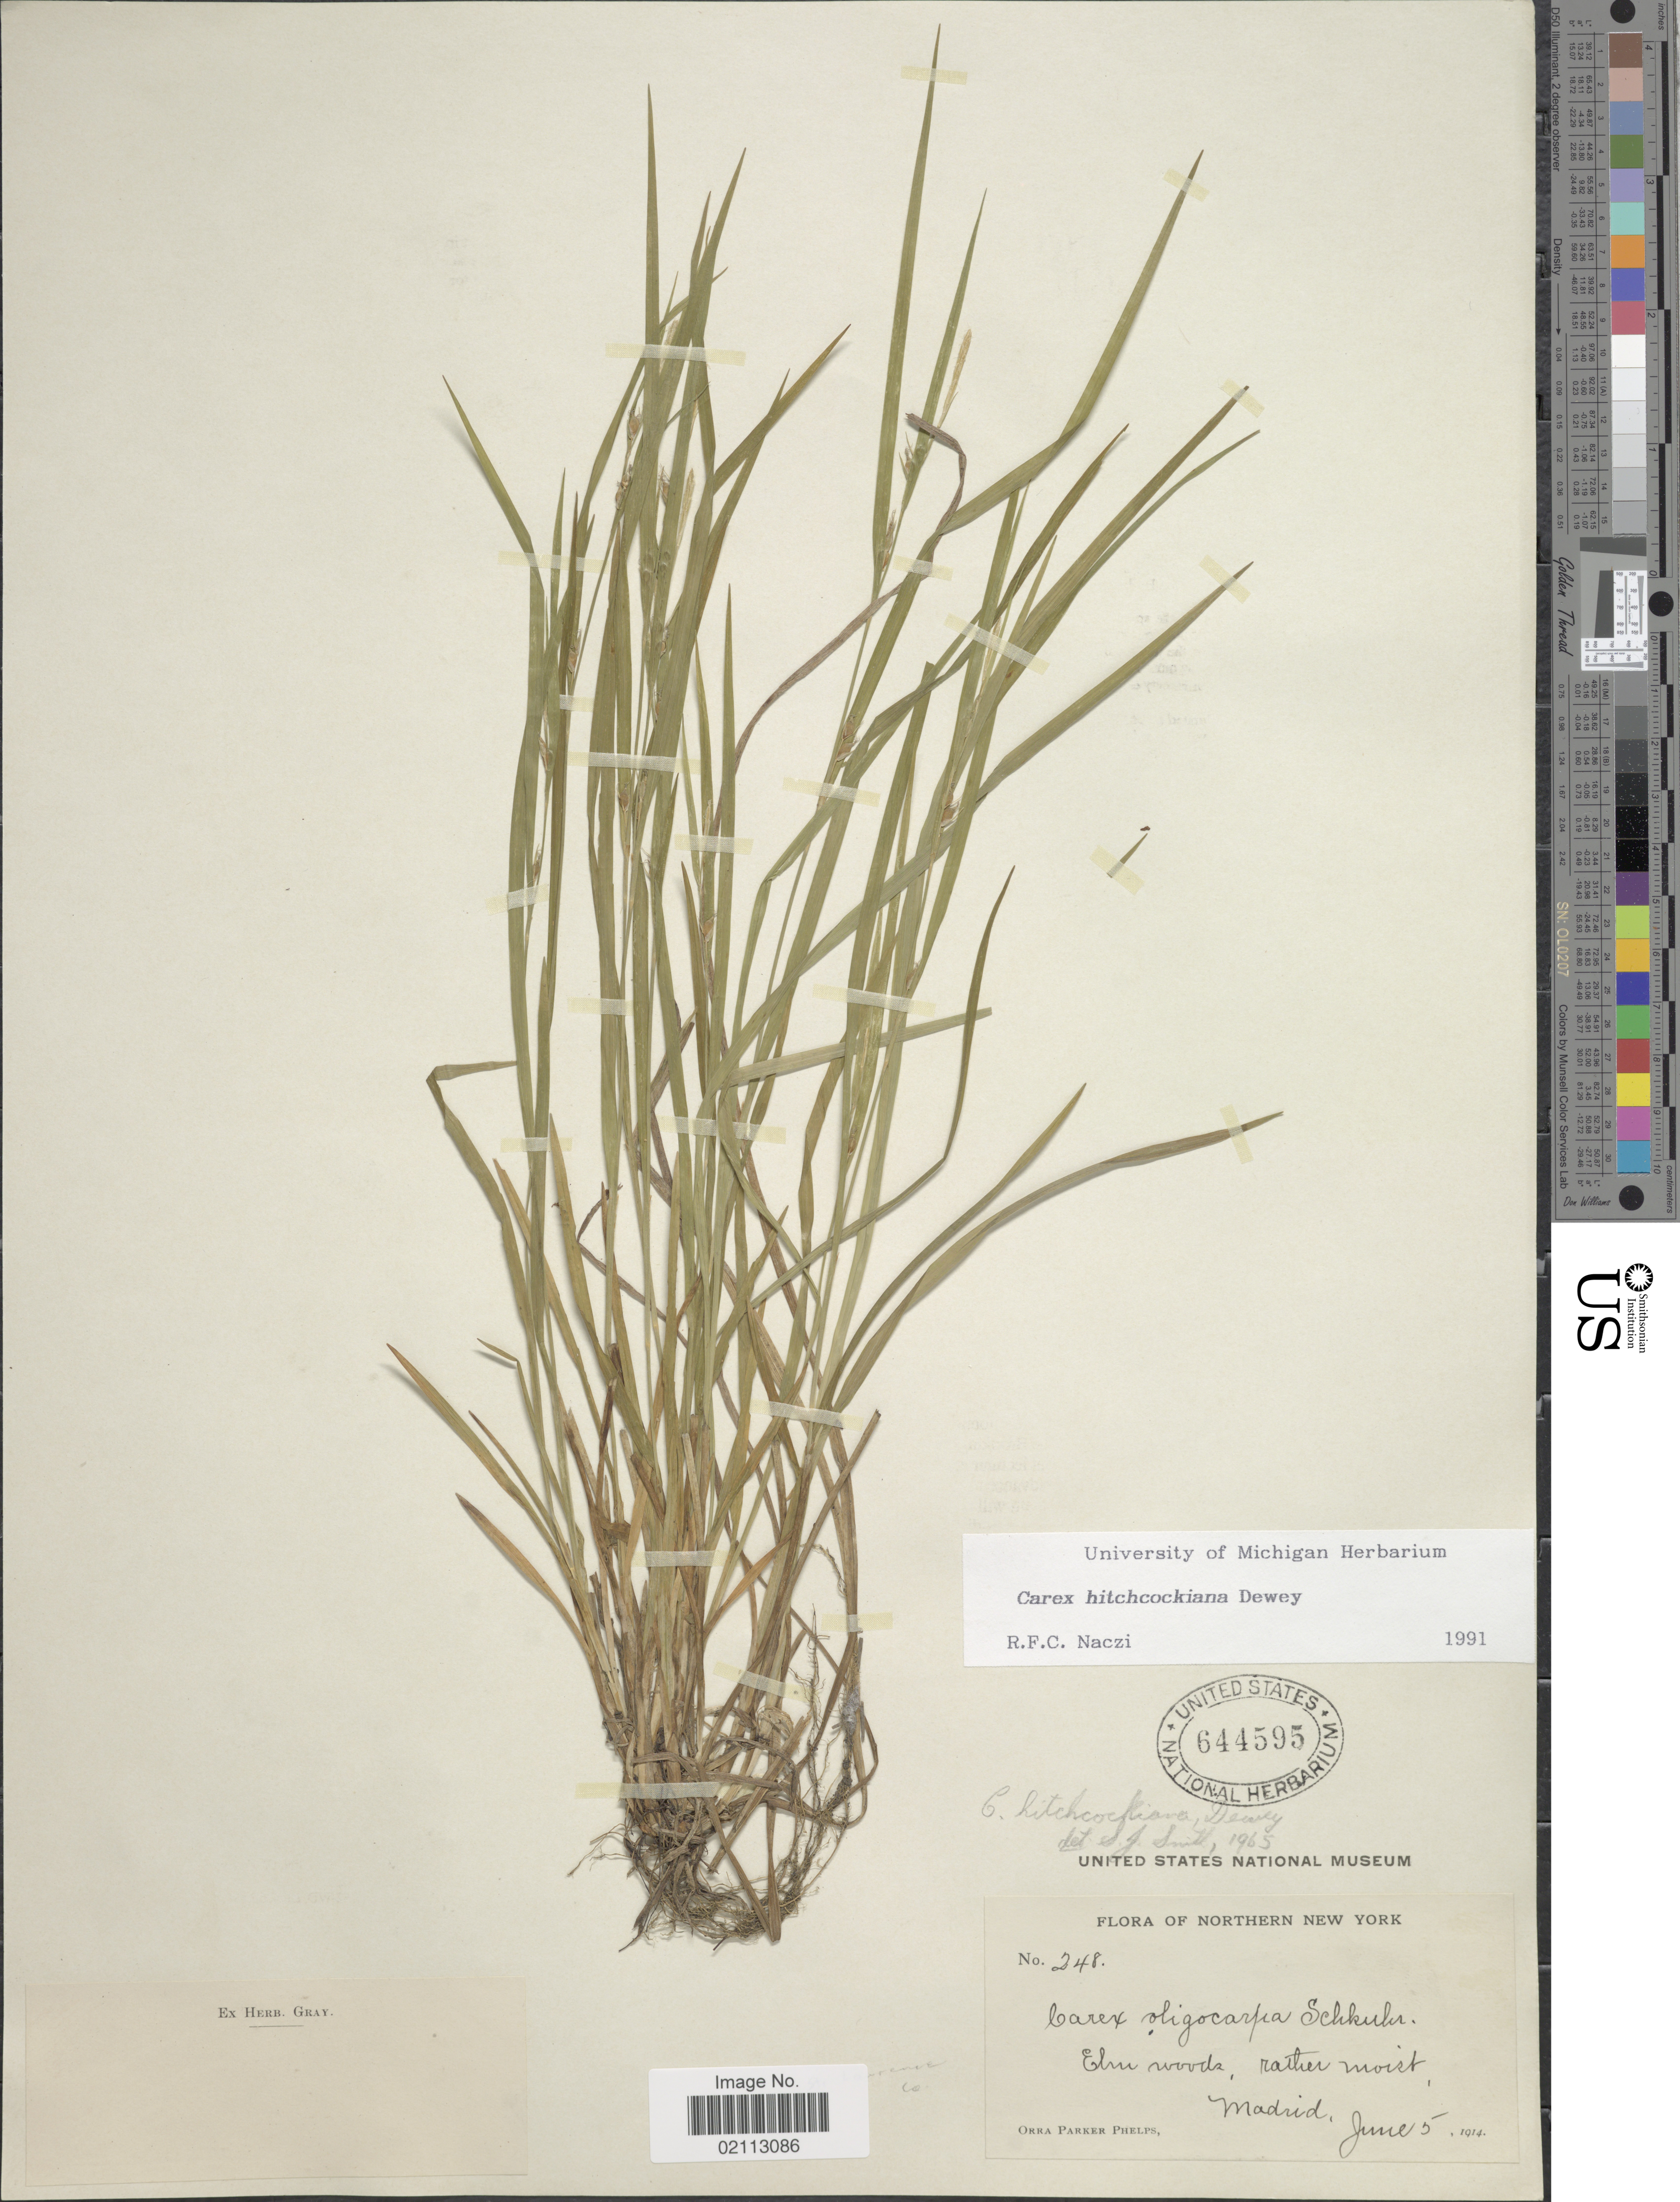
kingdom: Plantae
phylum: Tracheophyta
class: Liliopsida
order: Poales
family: Cyperaceae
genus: Carex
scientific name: Carex hitchcockiana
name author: Dewey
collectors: O. P. Phelps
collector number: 248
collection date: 1914-06-05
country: United States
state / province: New York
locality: Northern New York, Madrid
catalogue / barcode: US 644595